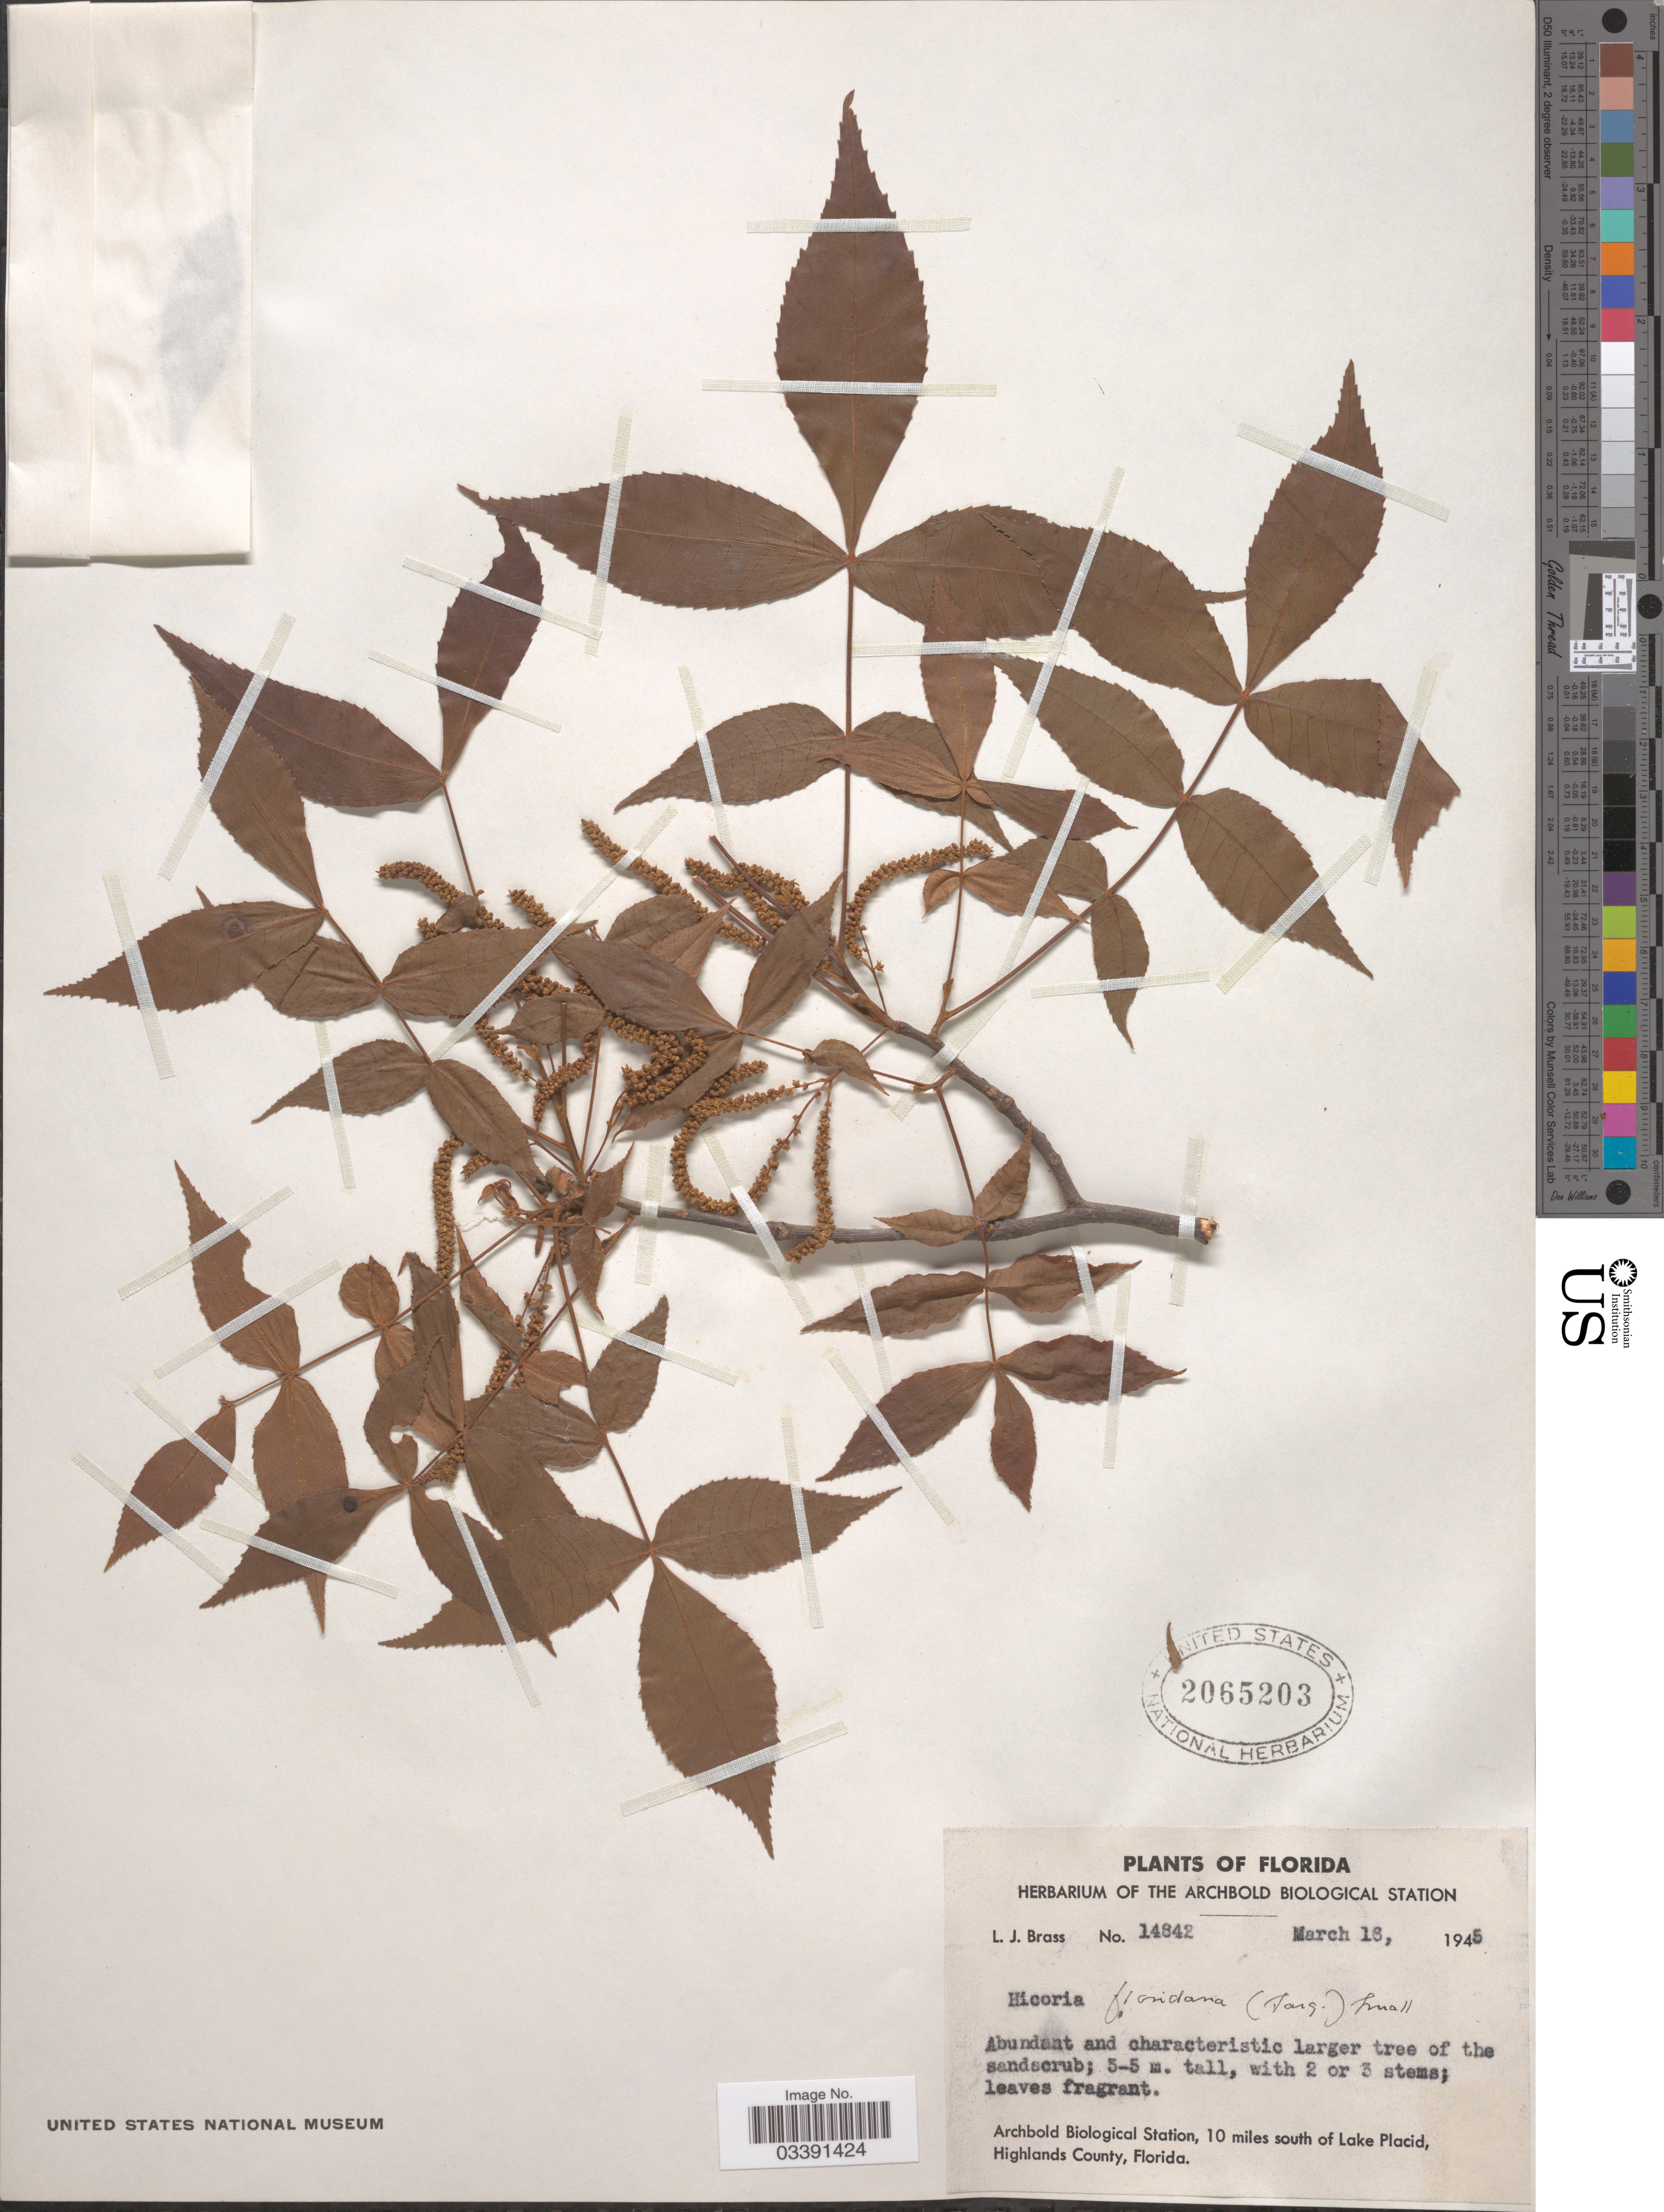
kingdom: Plantae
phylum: Tracheophyta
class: Magnoliopsida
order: Fagales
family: Juglandaceae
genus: Carya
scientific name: Carya floridana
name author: Sarg.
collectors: L. J. Brass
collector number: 14842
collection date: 1945-03-16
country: United States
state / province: Florida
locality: Archbold Biological Station, 10 miles south of Lake Placid, Highlands County.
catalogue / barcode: US 2065203